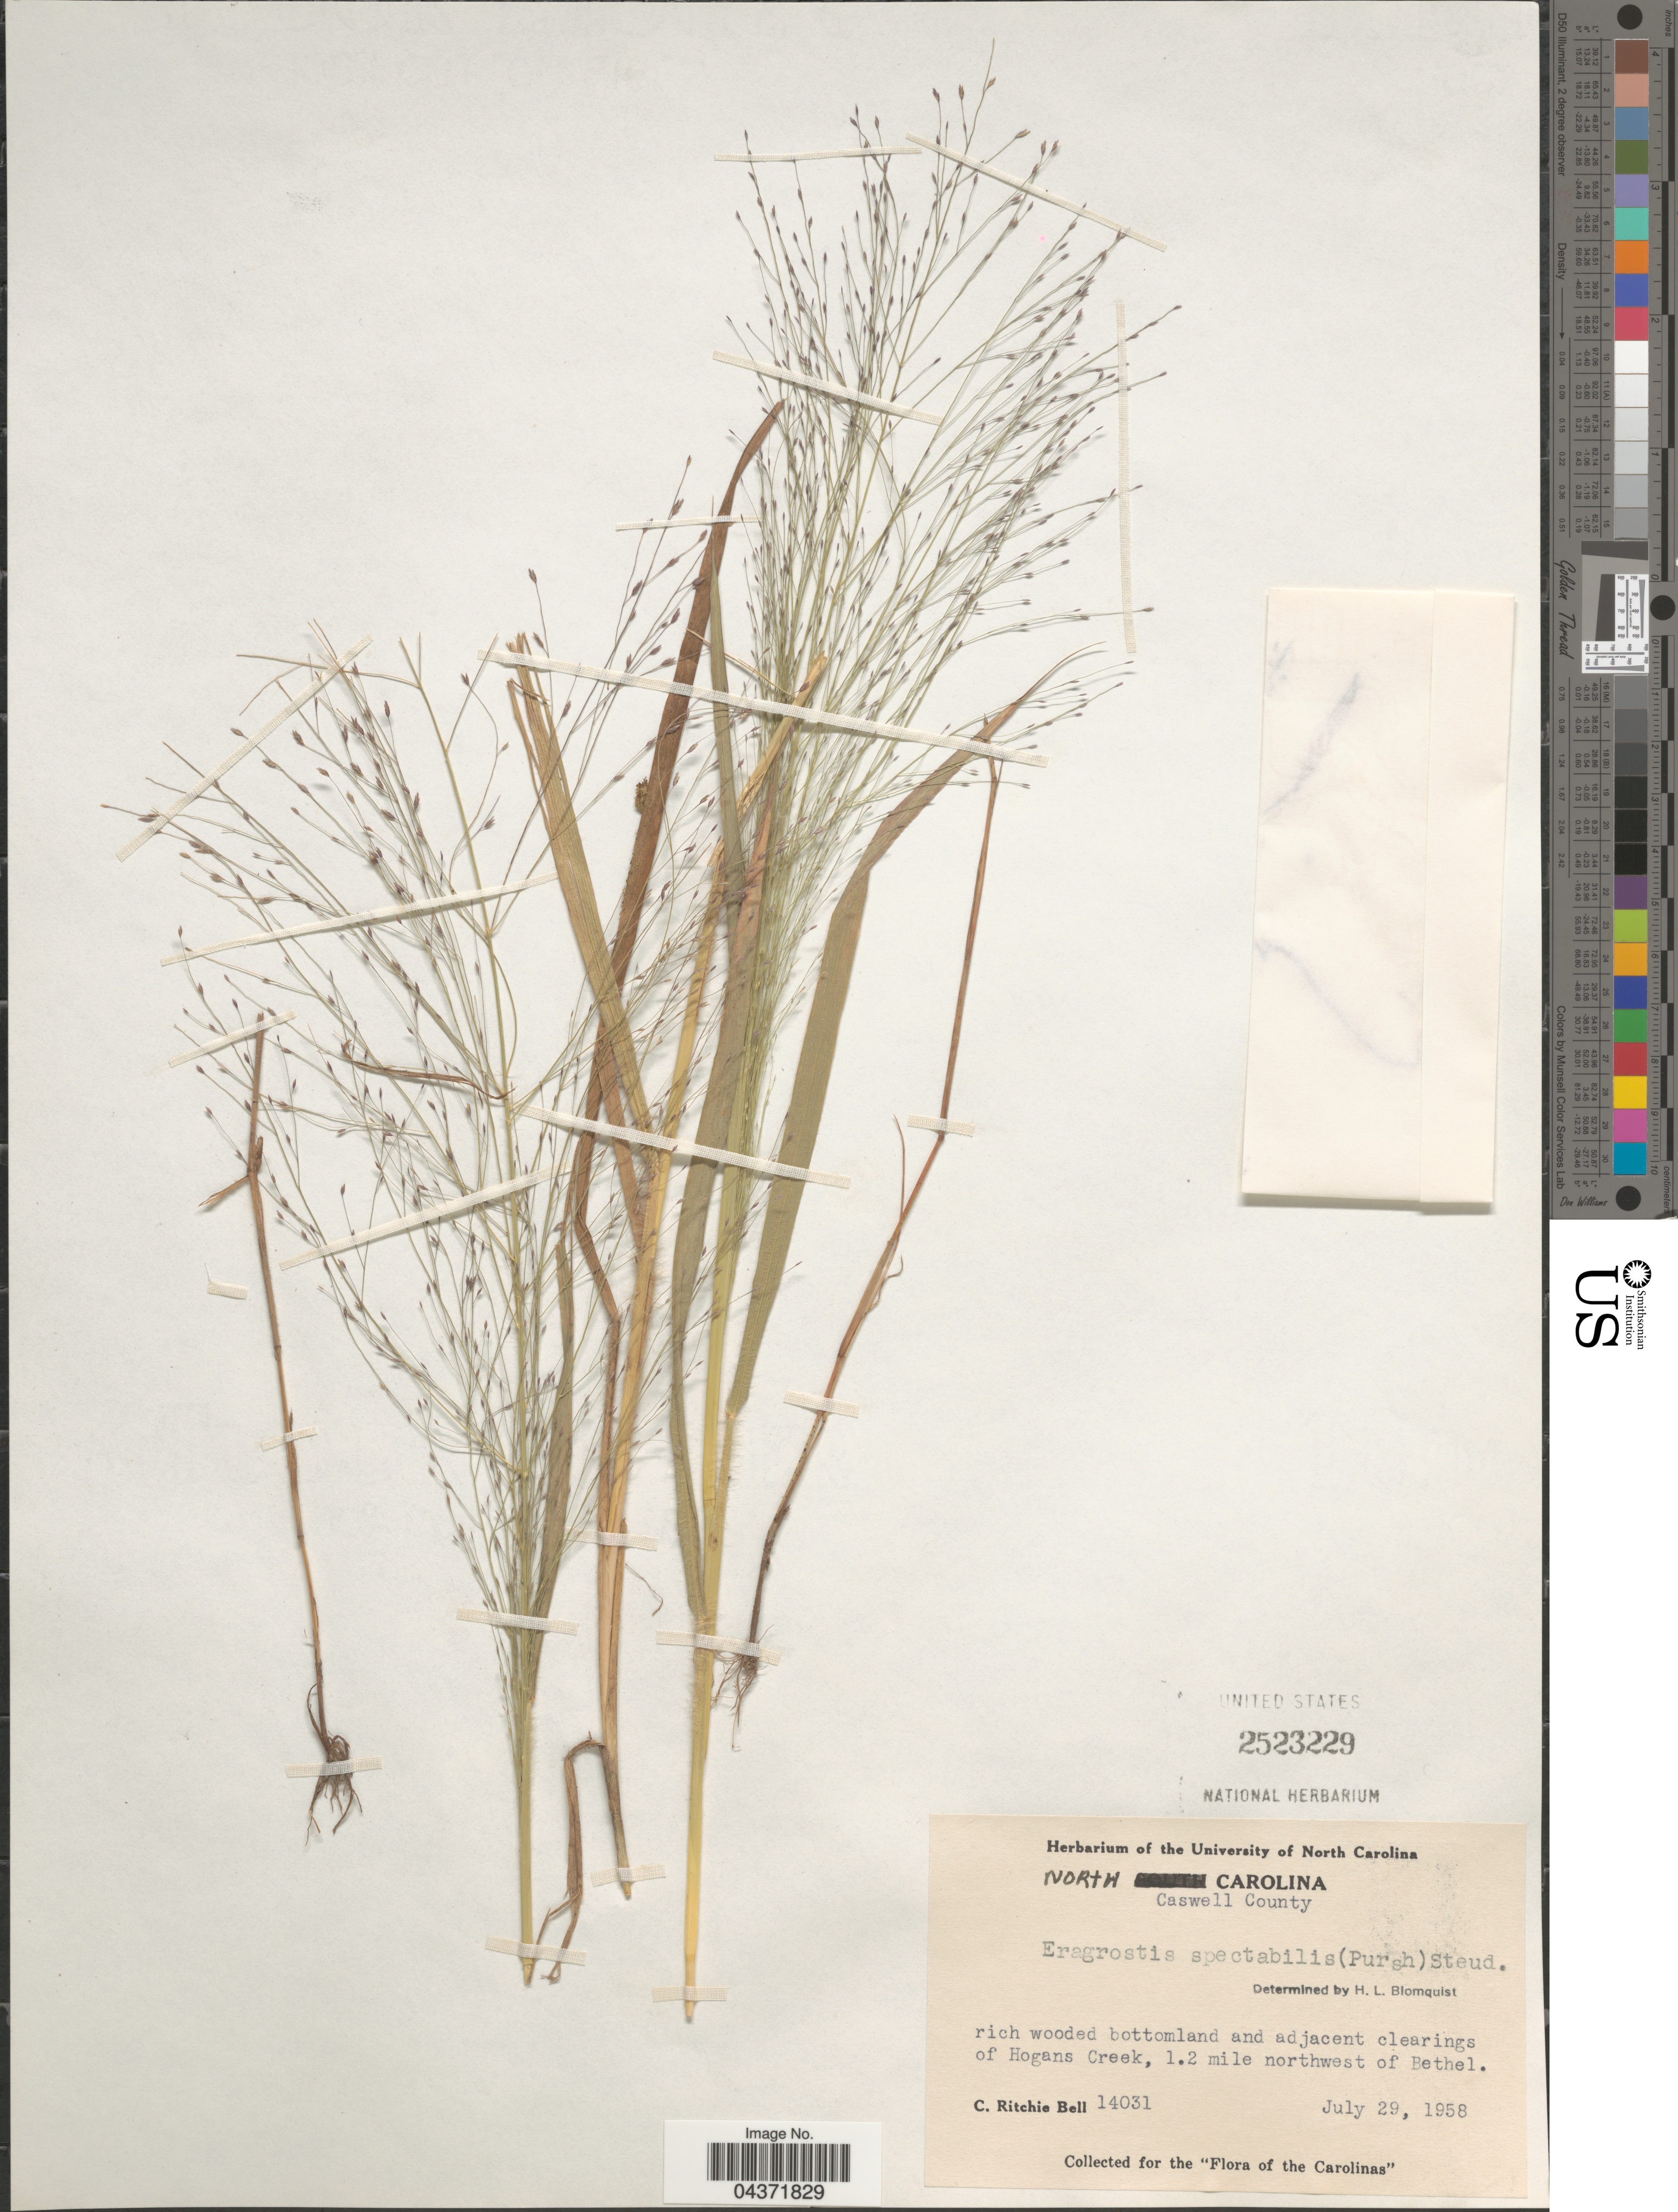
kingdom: Plantae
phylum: Tracheophyta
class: Liliopsida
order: Poales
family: Poaceae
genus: Eragrostis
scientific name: Eragrostis spectabilis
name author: (Pursh) Steud.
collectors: C. R. Bell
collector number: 14031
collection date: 1958-07-29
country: United States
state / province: North Carolina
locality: Caswell County. Rich wooded bottomland and adjacent clearings of Hogans Creek, 1.2 mile northwest of Bethel. The Carolinas [unsure placement].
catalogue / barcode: US 2523229